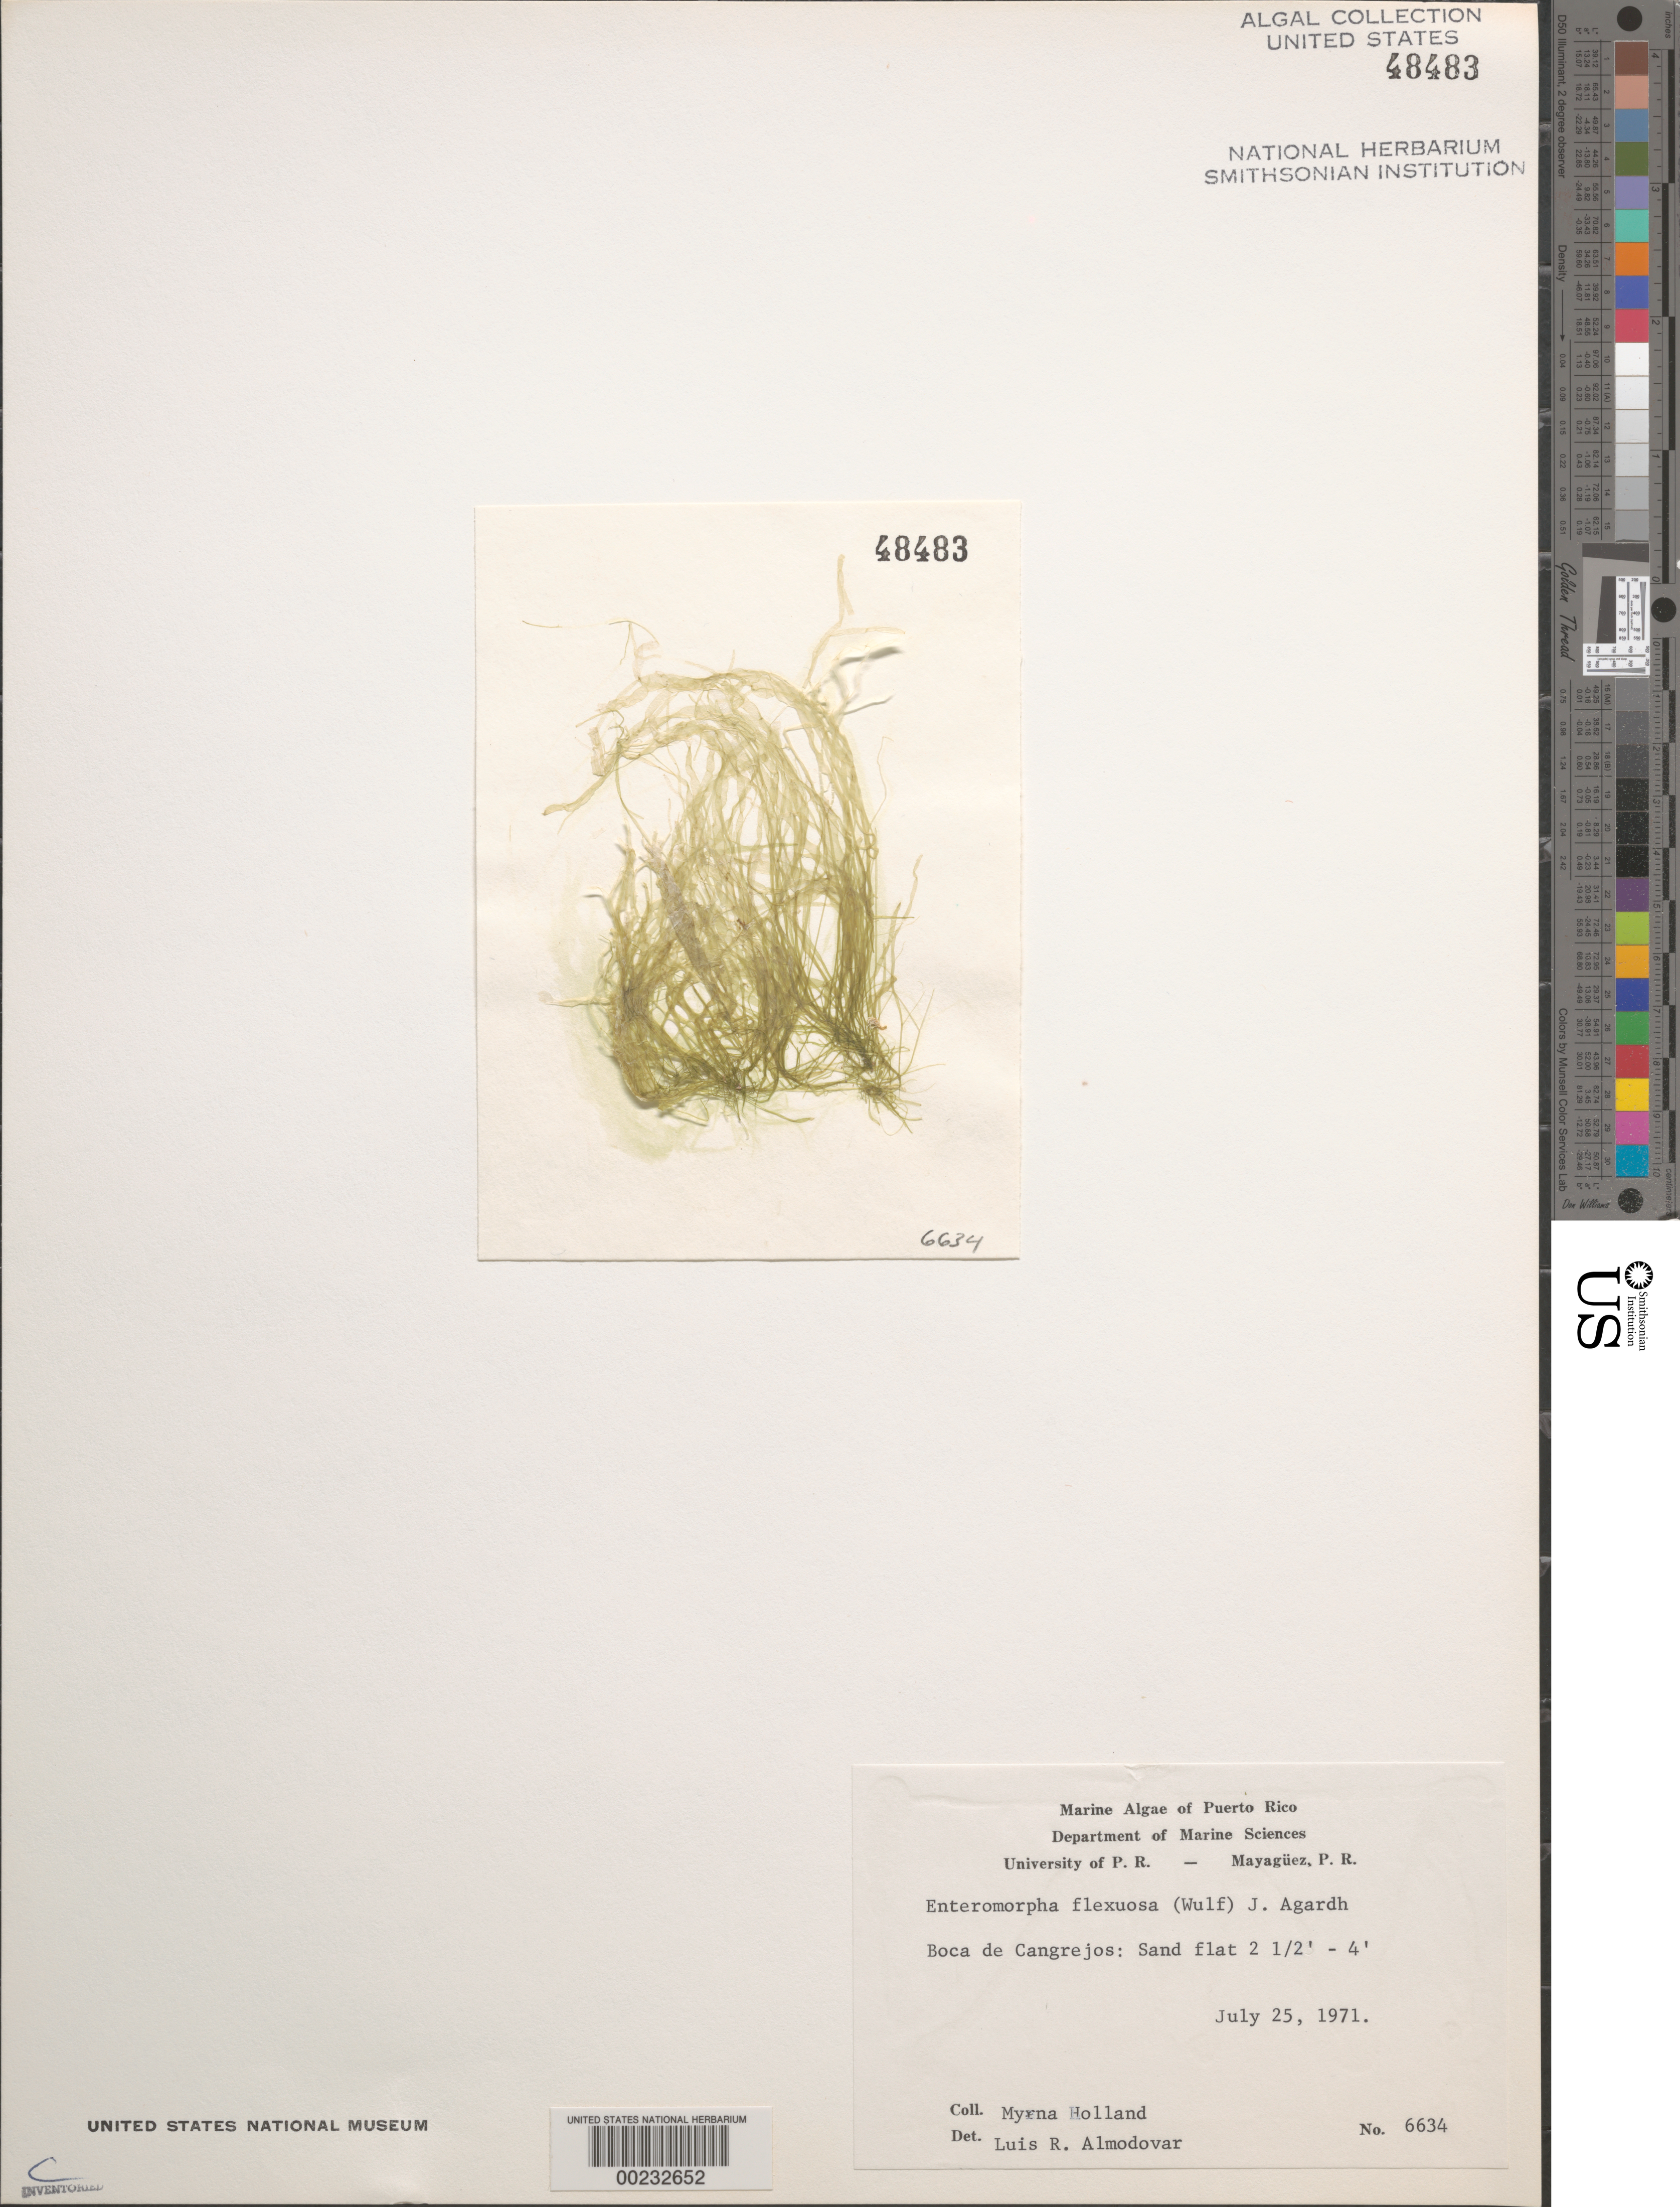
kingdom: Plantae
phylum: Chlorophyta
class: Ulvophyceae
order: Ulvales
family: Ulvaceae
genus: Ulva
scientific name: Ulva flexuosa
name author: Wulfen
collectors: M. Holland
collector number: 6634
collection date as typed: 25 Jul 1971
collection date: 1971-07-25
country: Puerto Rico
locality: Boca de cangrejos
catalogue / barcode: US 48483